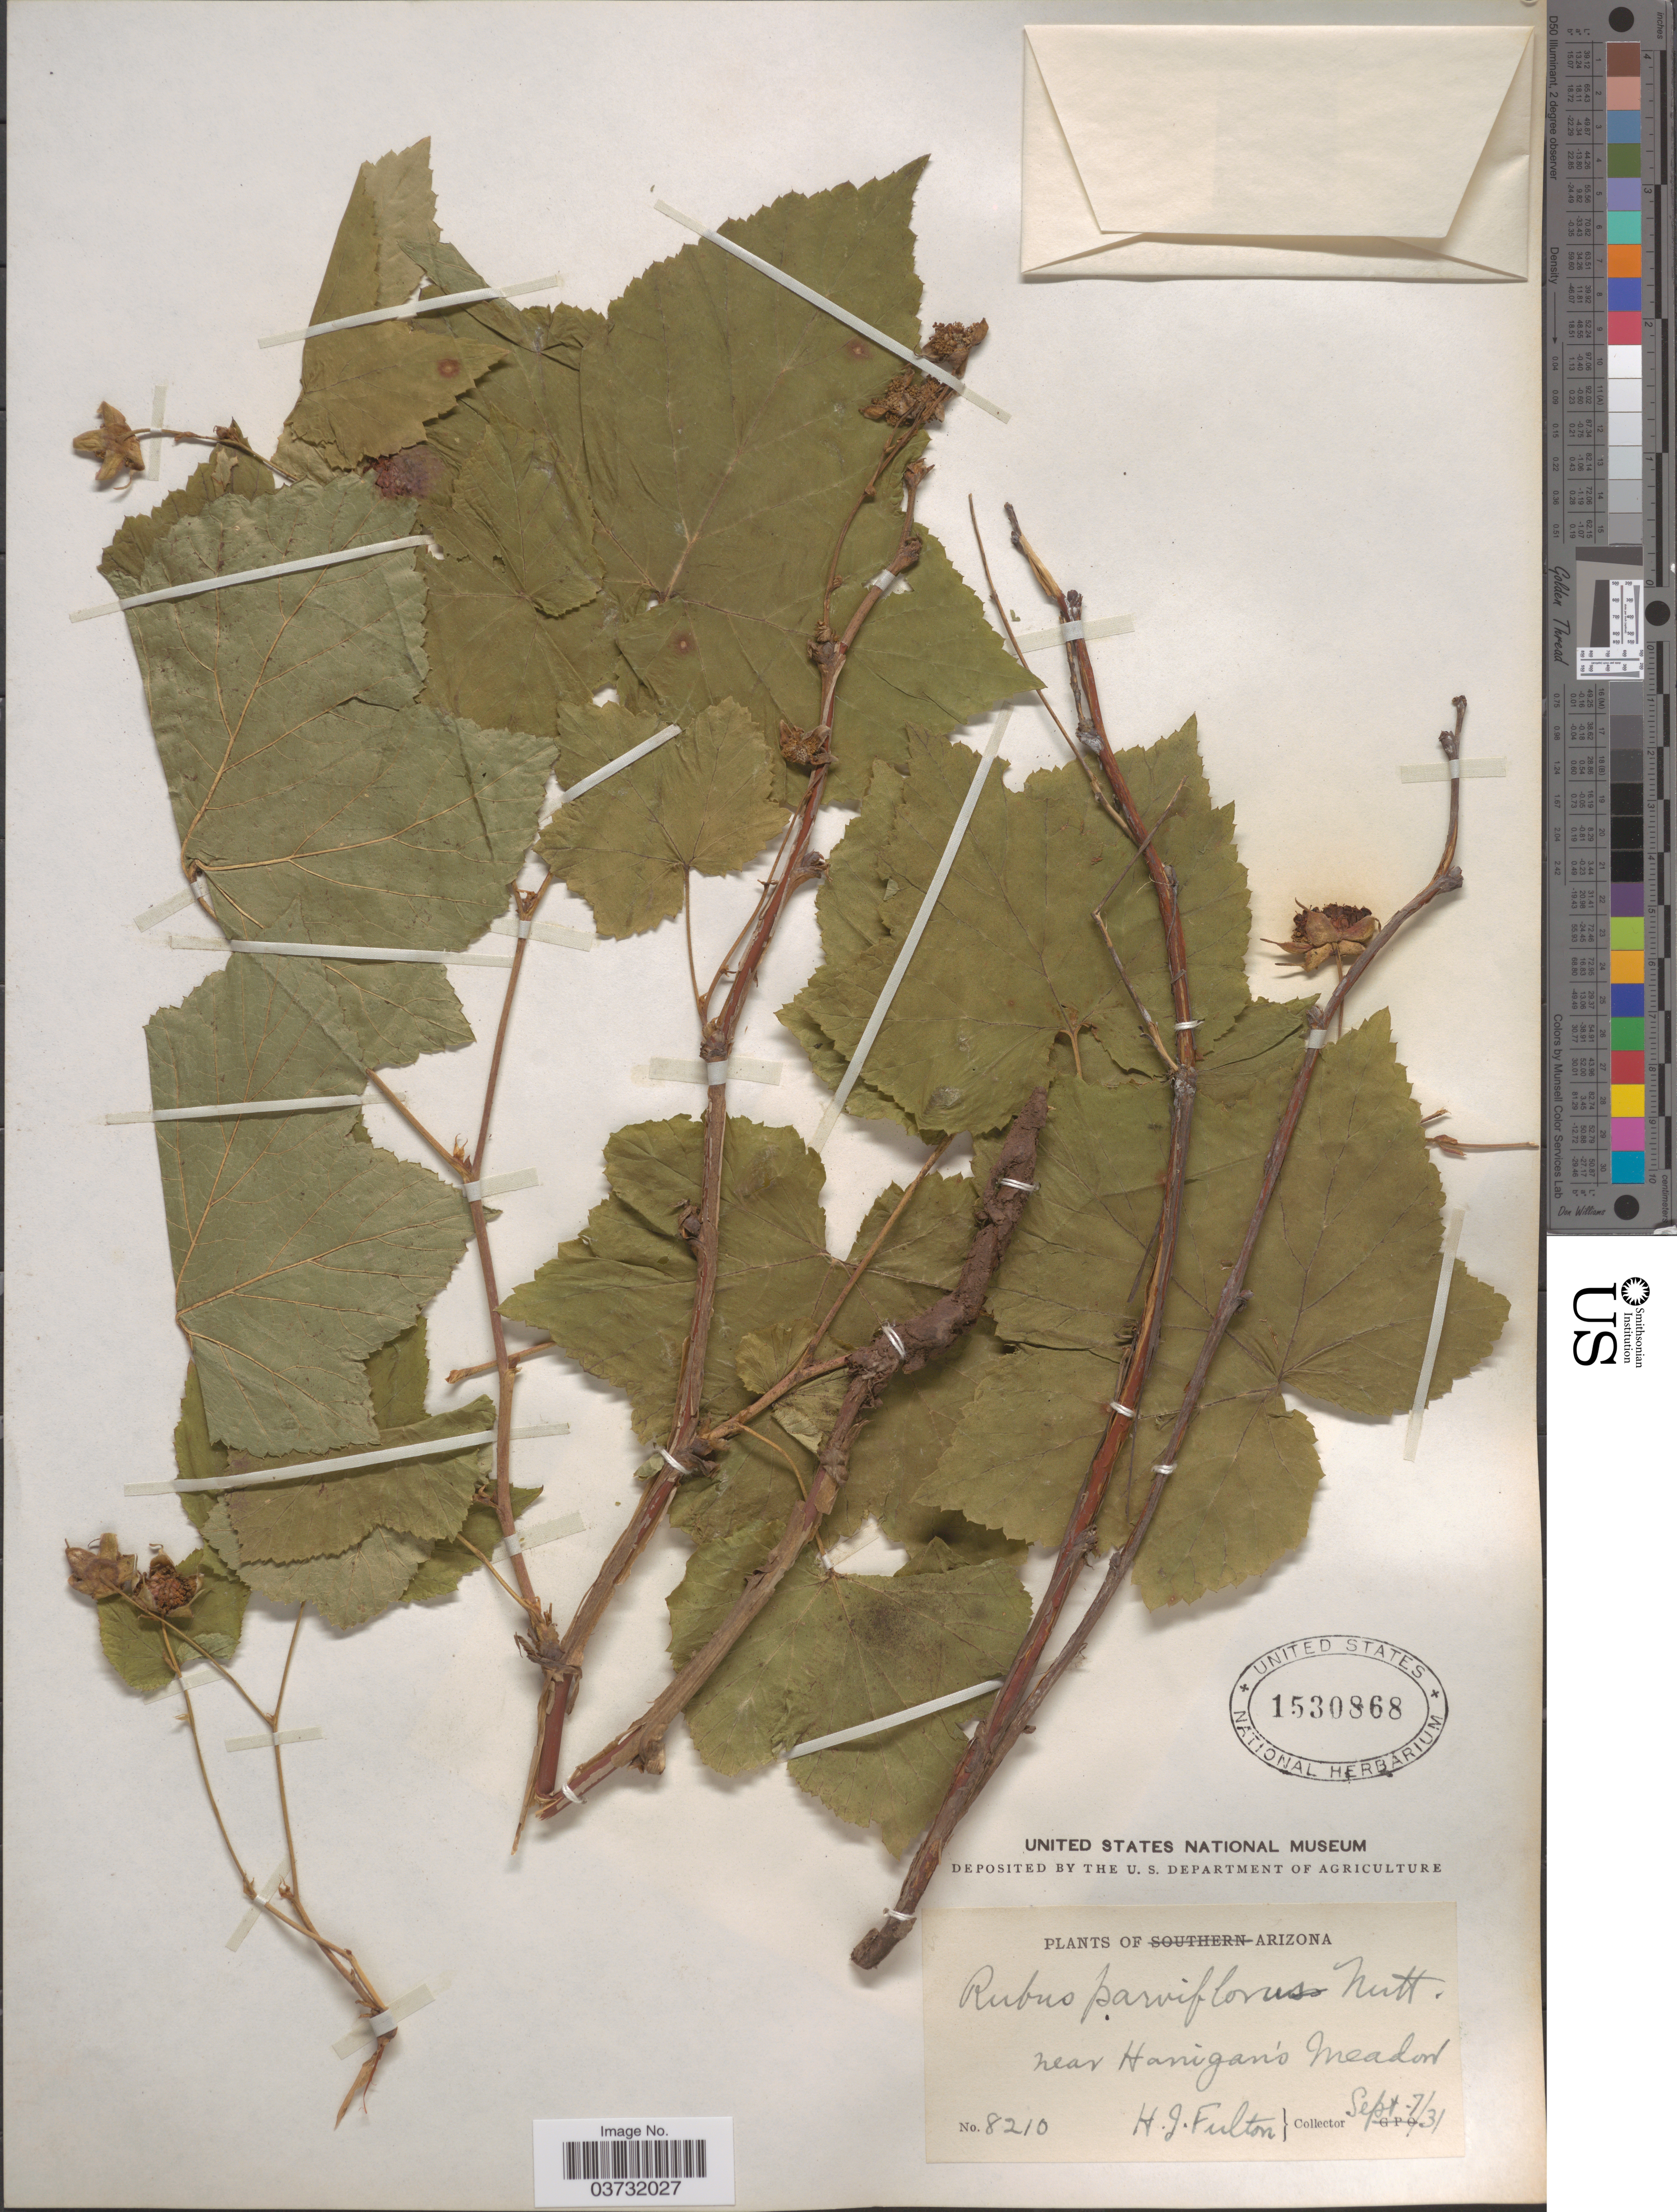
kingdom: Plantae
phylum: Tracheophyta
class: Magnoliopsida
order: Rosales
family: Rosaceae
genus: Rubus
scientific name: Rubus parviflorus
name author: Nutt.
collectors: H. Fulton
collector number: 8210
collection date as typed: Transcribed d/m/y: 7/9/31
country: United States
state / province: Arizona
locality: Near Hanigan's Meadow.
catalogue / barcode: US 1530868